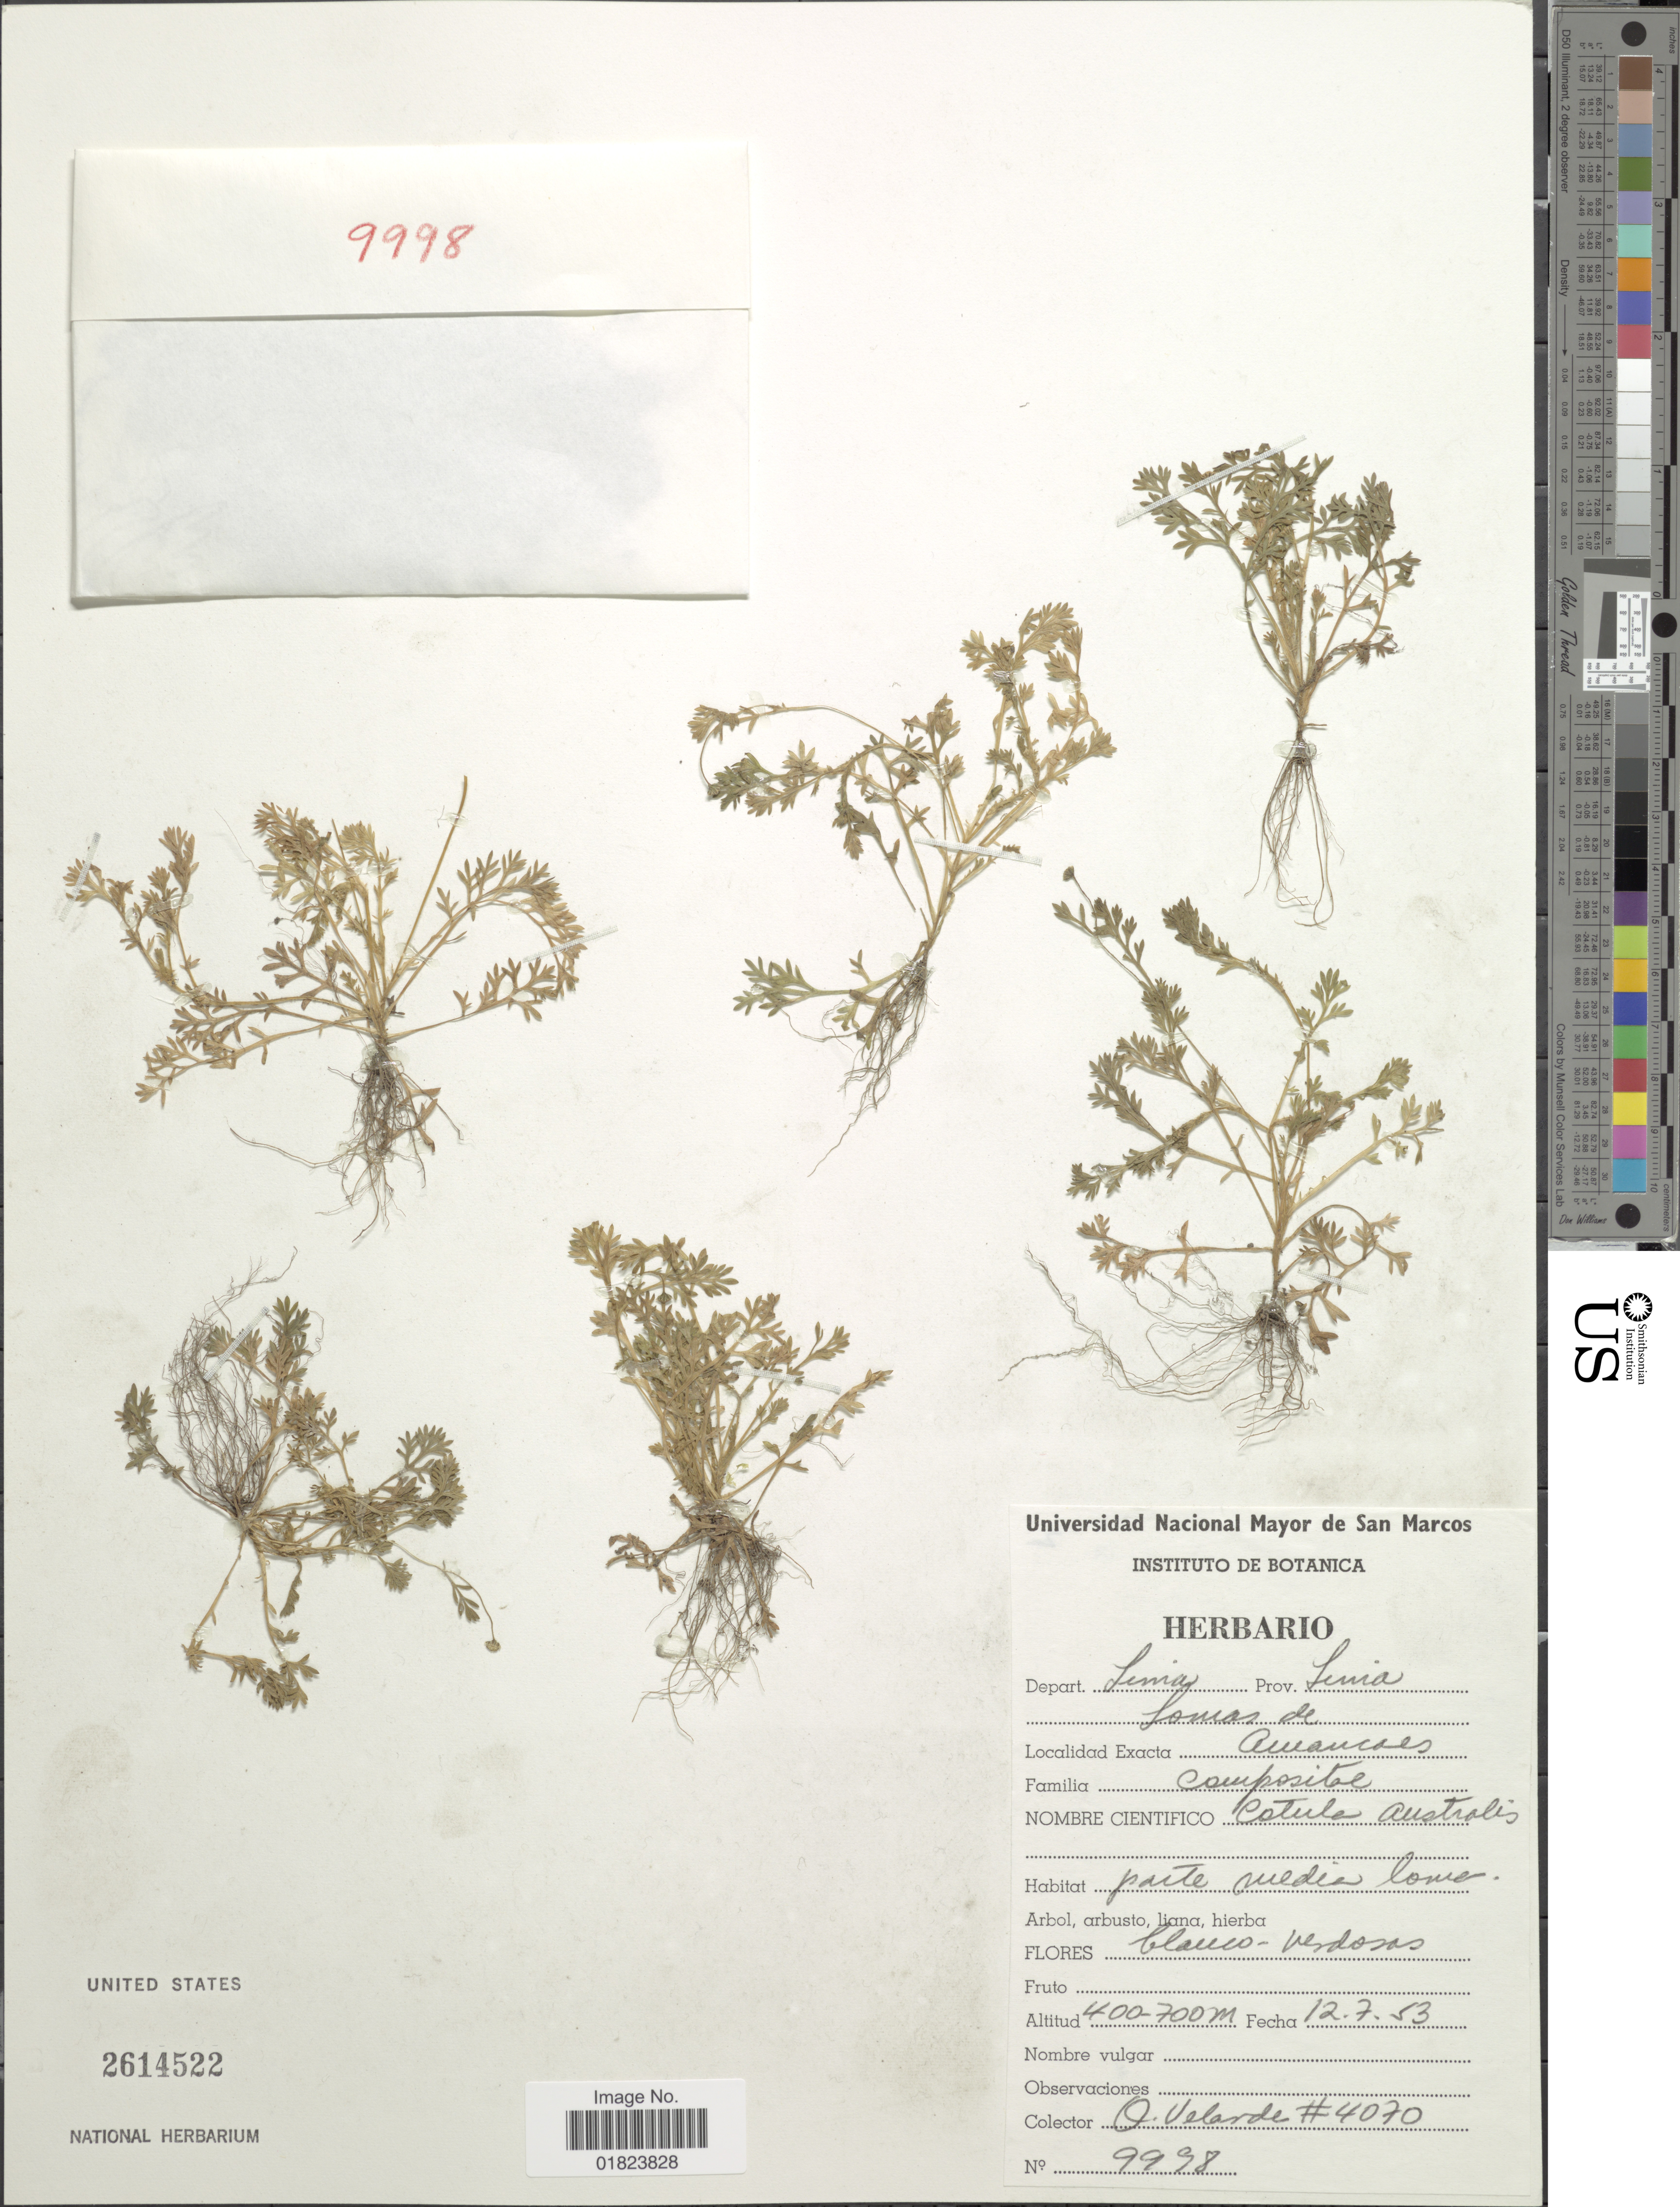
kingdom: Plantae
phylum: Tracheophyta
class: Magnoliopsida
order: Asterales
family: Asteraceae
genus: Cotula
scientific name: Cotula australis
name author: (Sieber ex Spreng.) Hook. f.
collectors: O. Velarde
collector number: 4070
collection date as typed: Transcribed d/m/y: 12/7/53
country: Peru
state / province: Lima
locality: Lomas de Amancaes, Prov. Lima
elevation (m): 400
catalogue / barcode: US 2614522